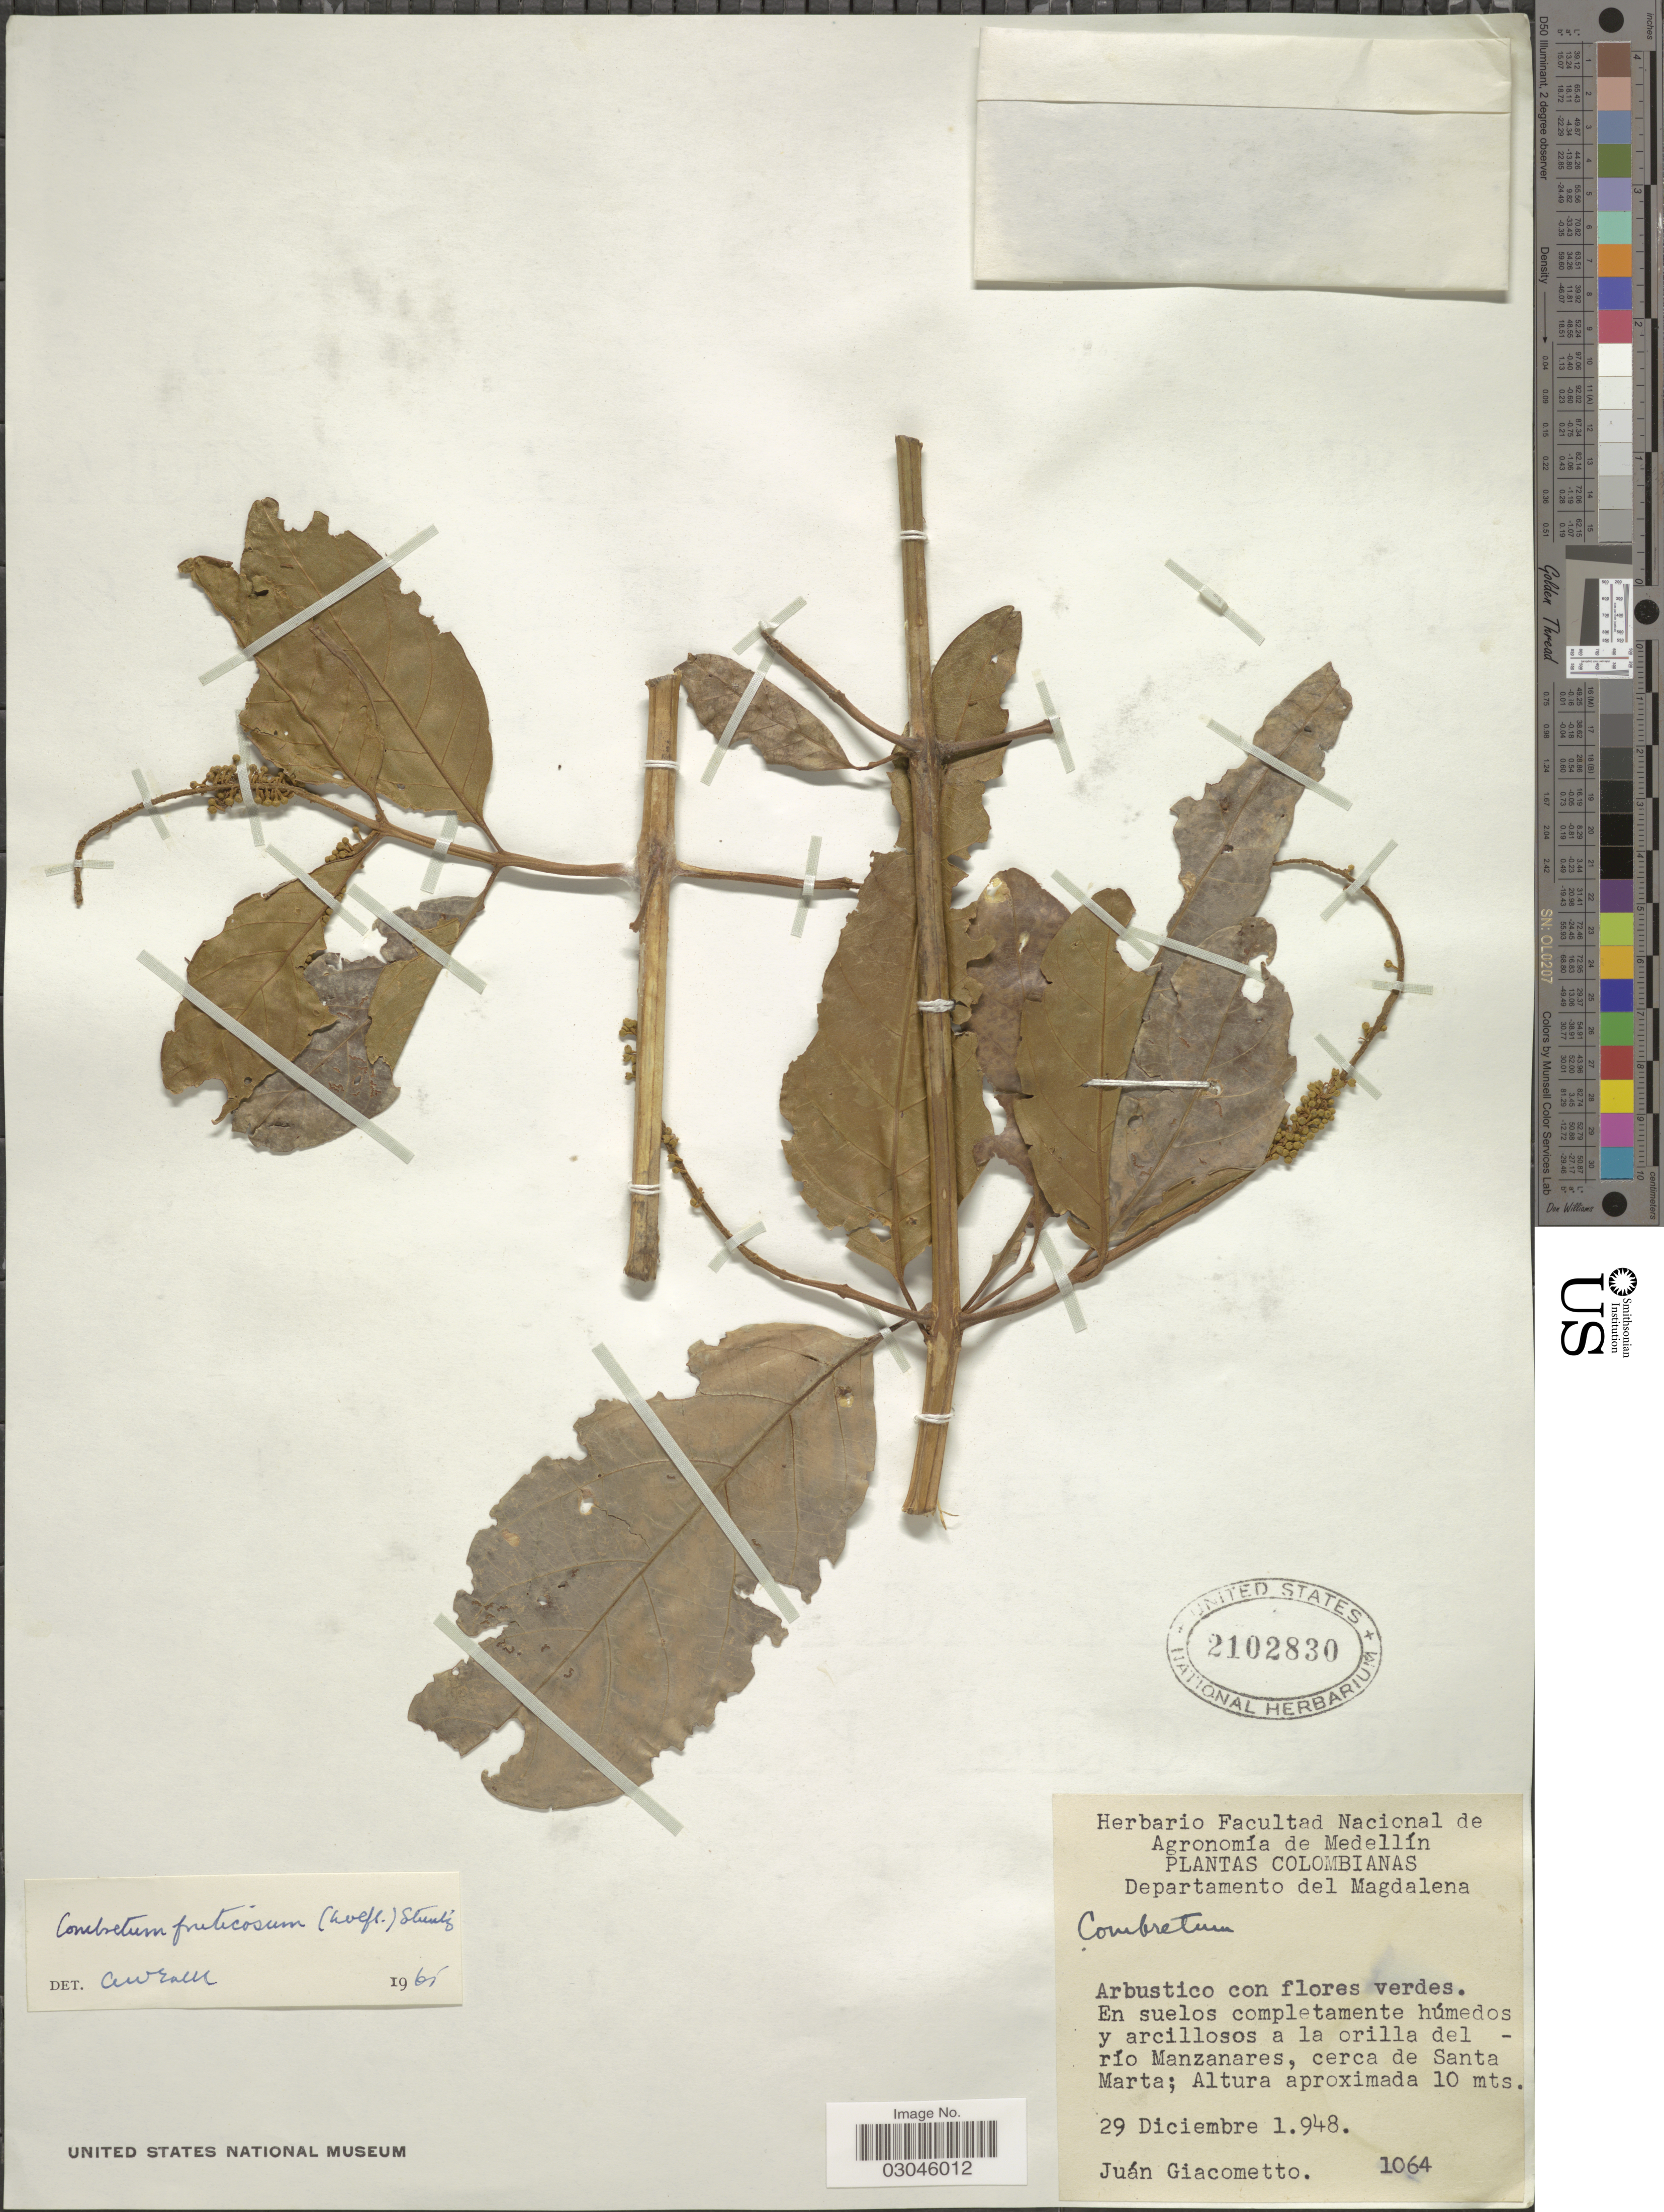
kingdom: Plantae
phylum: Tracheophyta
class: Magnoliopsida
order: Myrtales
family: Combretaceae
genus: Combretum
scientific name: Combretum fruticosum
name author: (Loefl.) Stuntz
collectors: J. Giacometto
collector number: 1064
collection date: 1948-12-29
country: Colombia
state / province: Magdalena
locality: Departamento del Magdalena. A la orilla del río Manzaneras, cerca de Santa Marta.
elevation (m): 10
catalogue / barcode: US 2102830